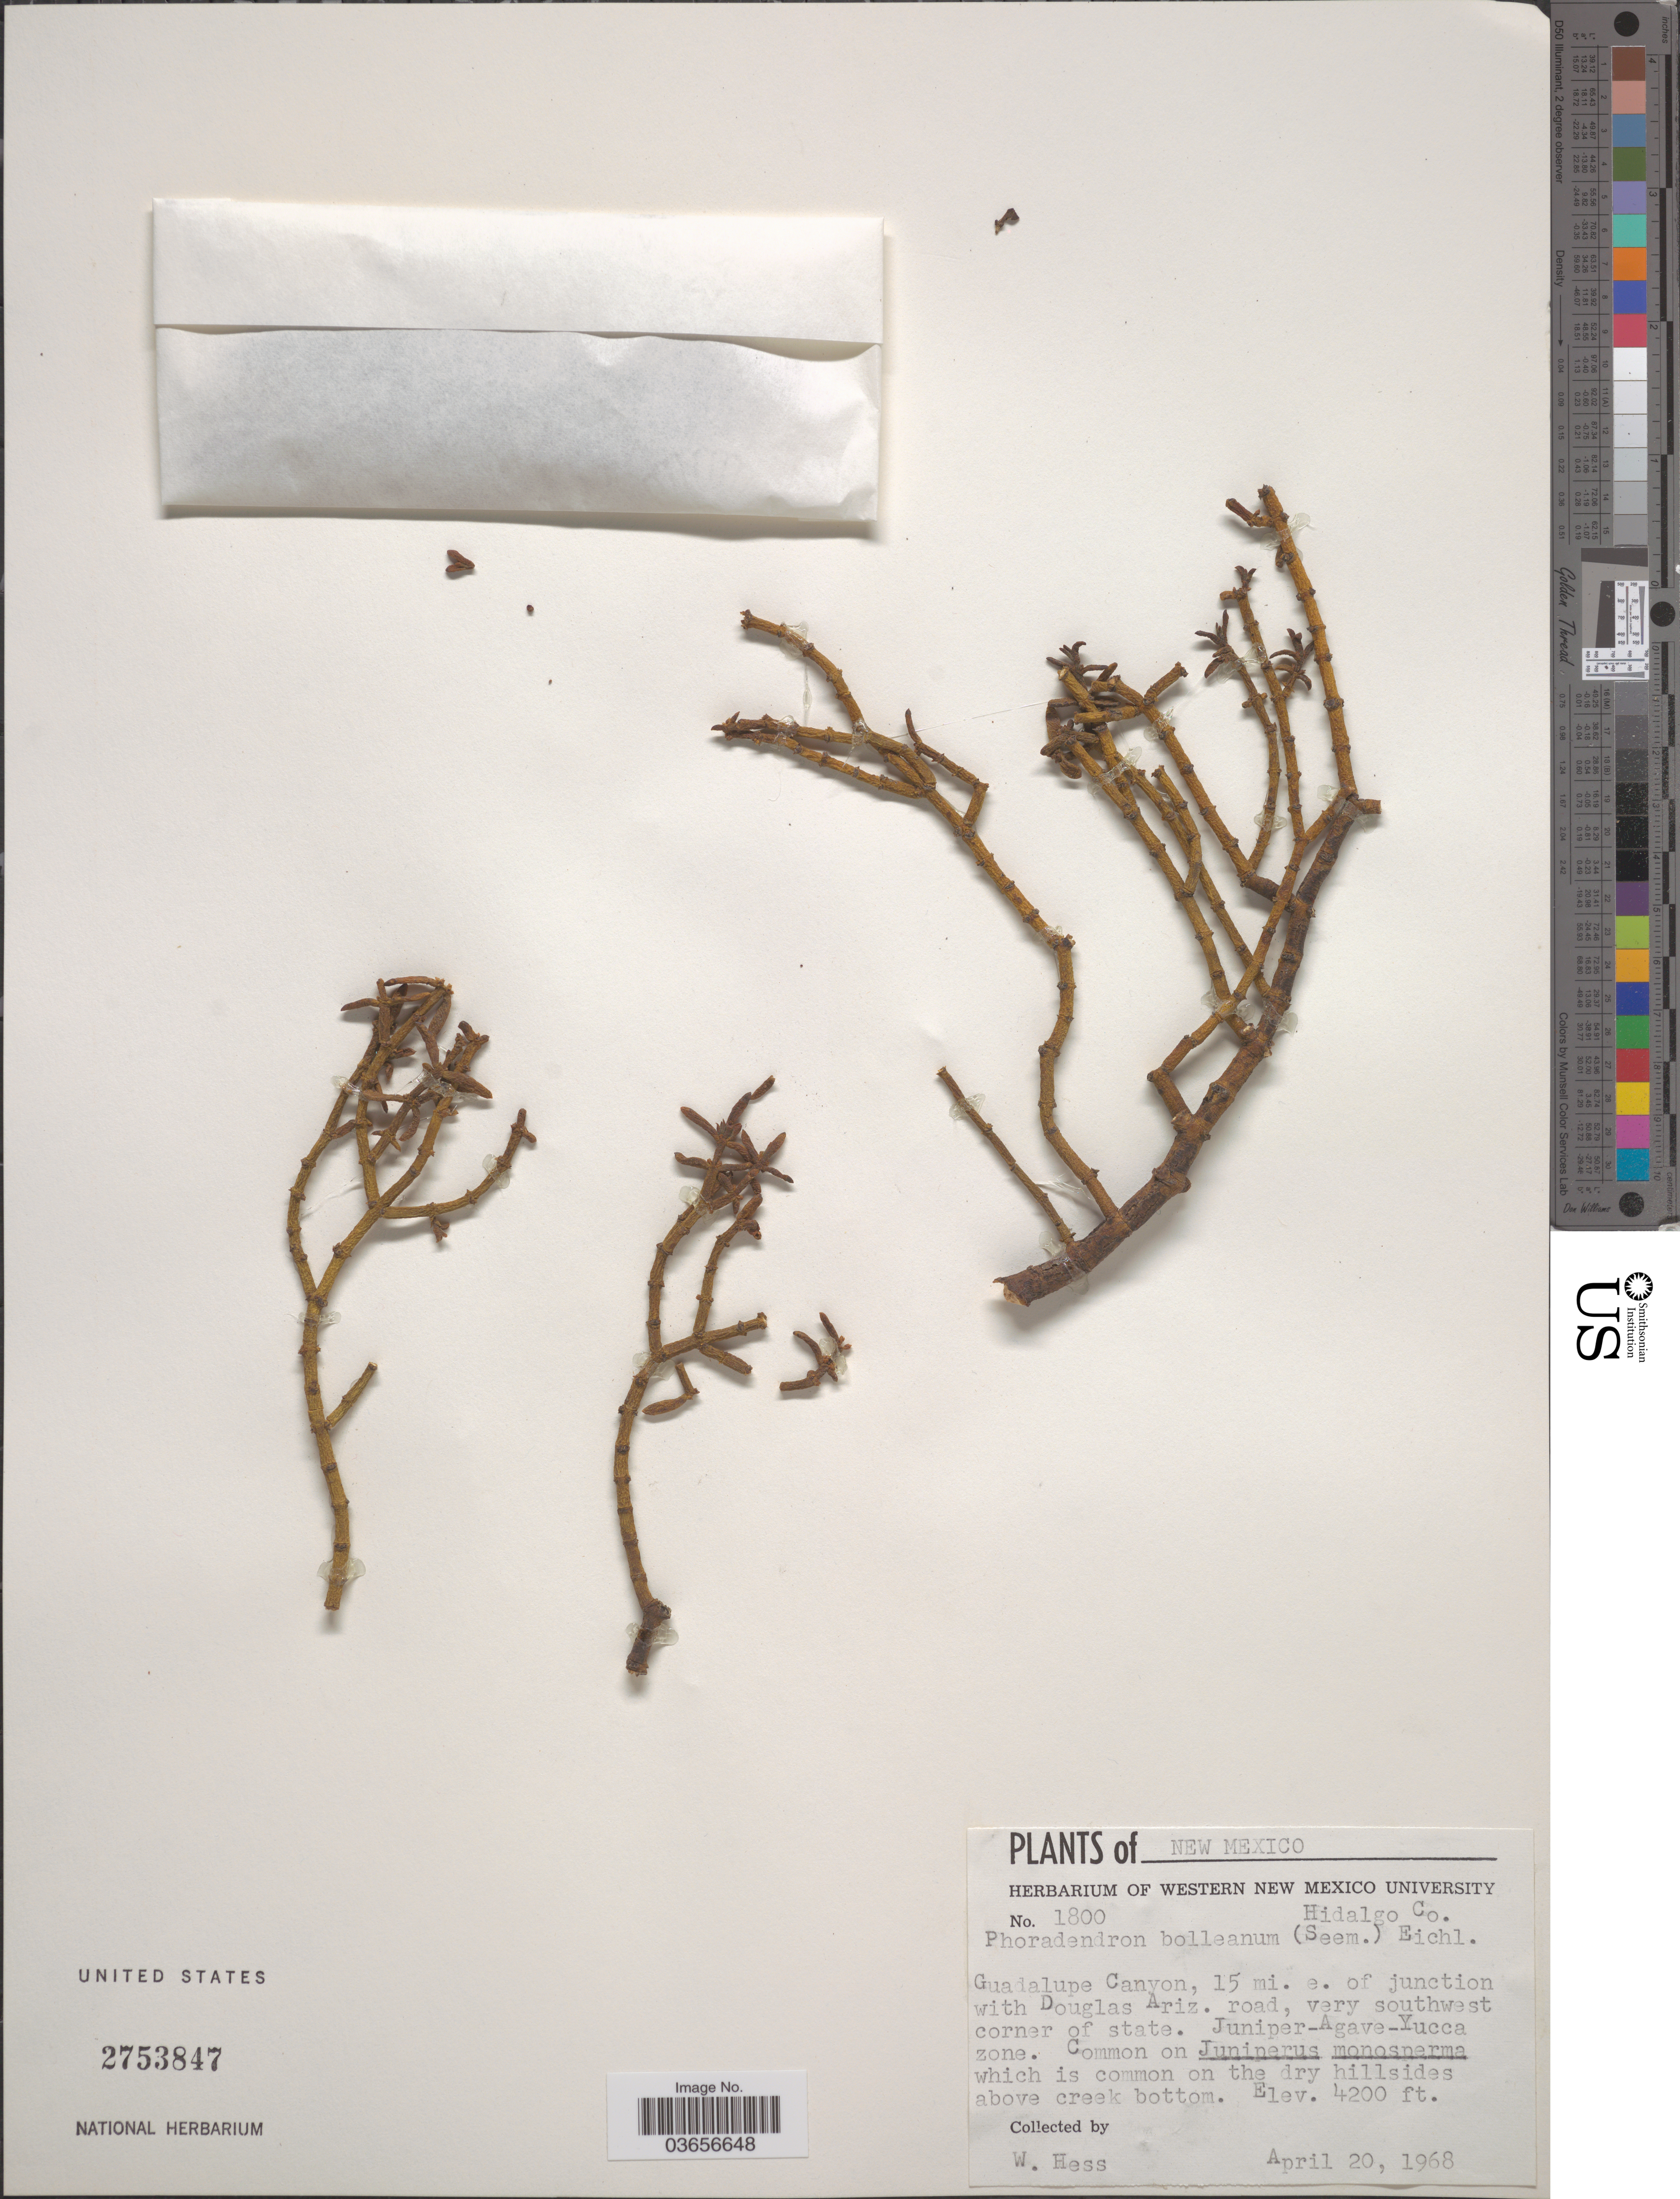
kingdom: Plantae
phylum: Tracheophyta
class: Magnoliopsida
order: Santalales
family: Viscaceae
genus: Phoradendron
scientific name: Phoradendron bolleanum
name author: (Seem.) Eichler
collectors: W. Hess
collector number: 1800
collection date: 1968-04-20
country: United States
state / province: New Mexico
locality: Guadalupe Canyon, 15 mi. e. of junction with Douglas Ariz. road, very southwest corner of state.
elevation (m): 1280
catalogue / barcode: US 2753847